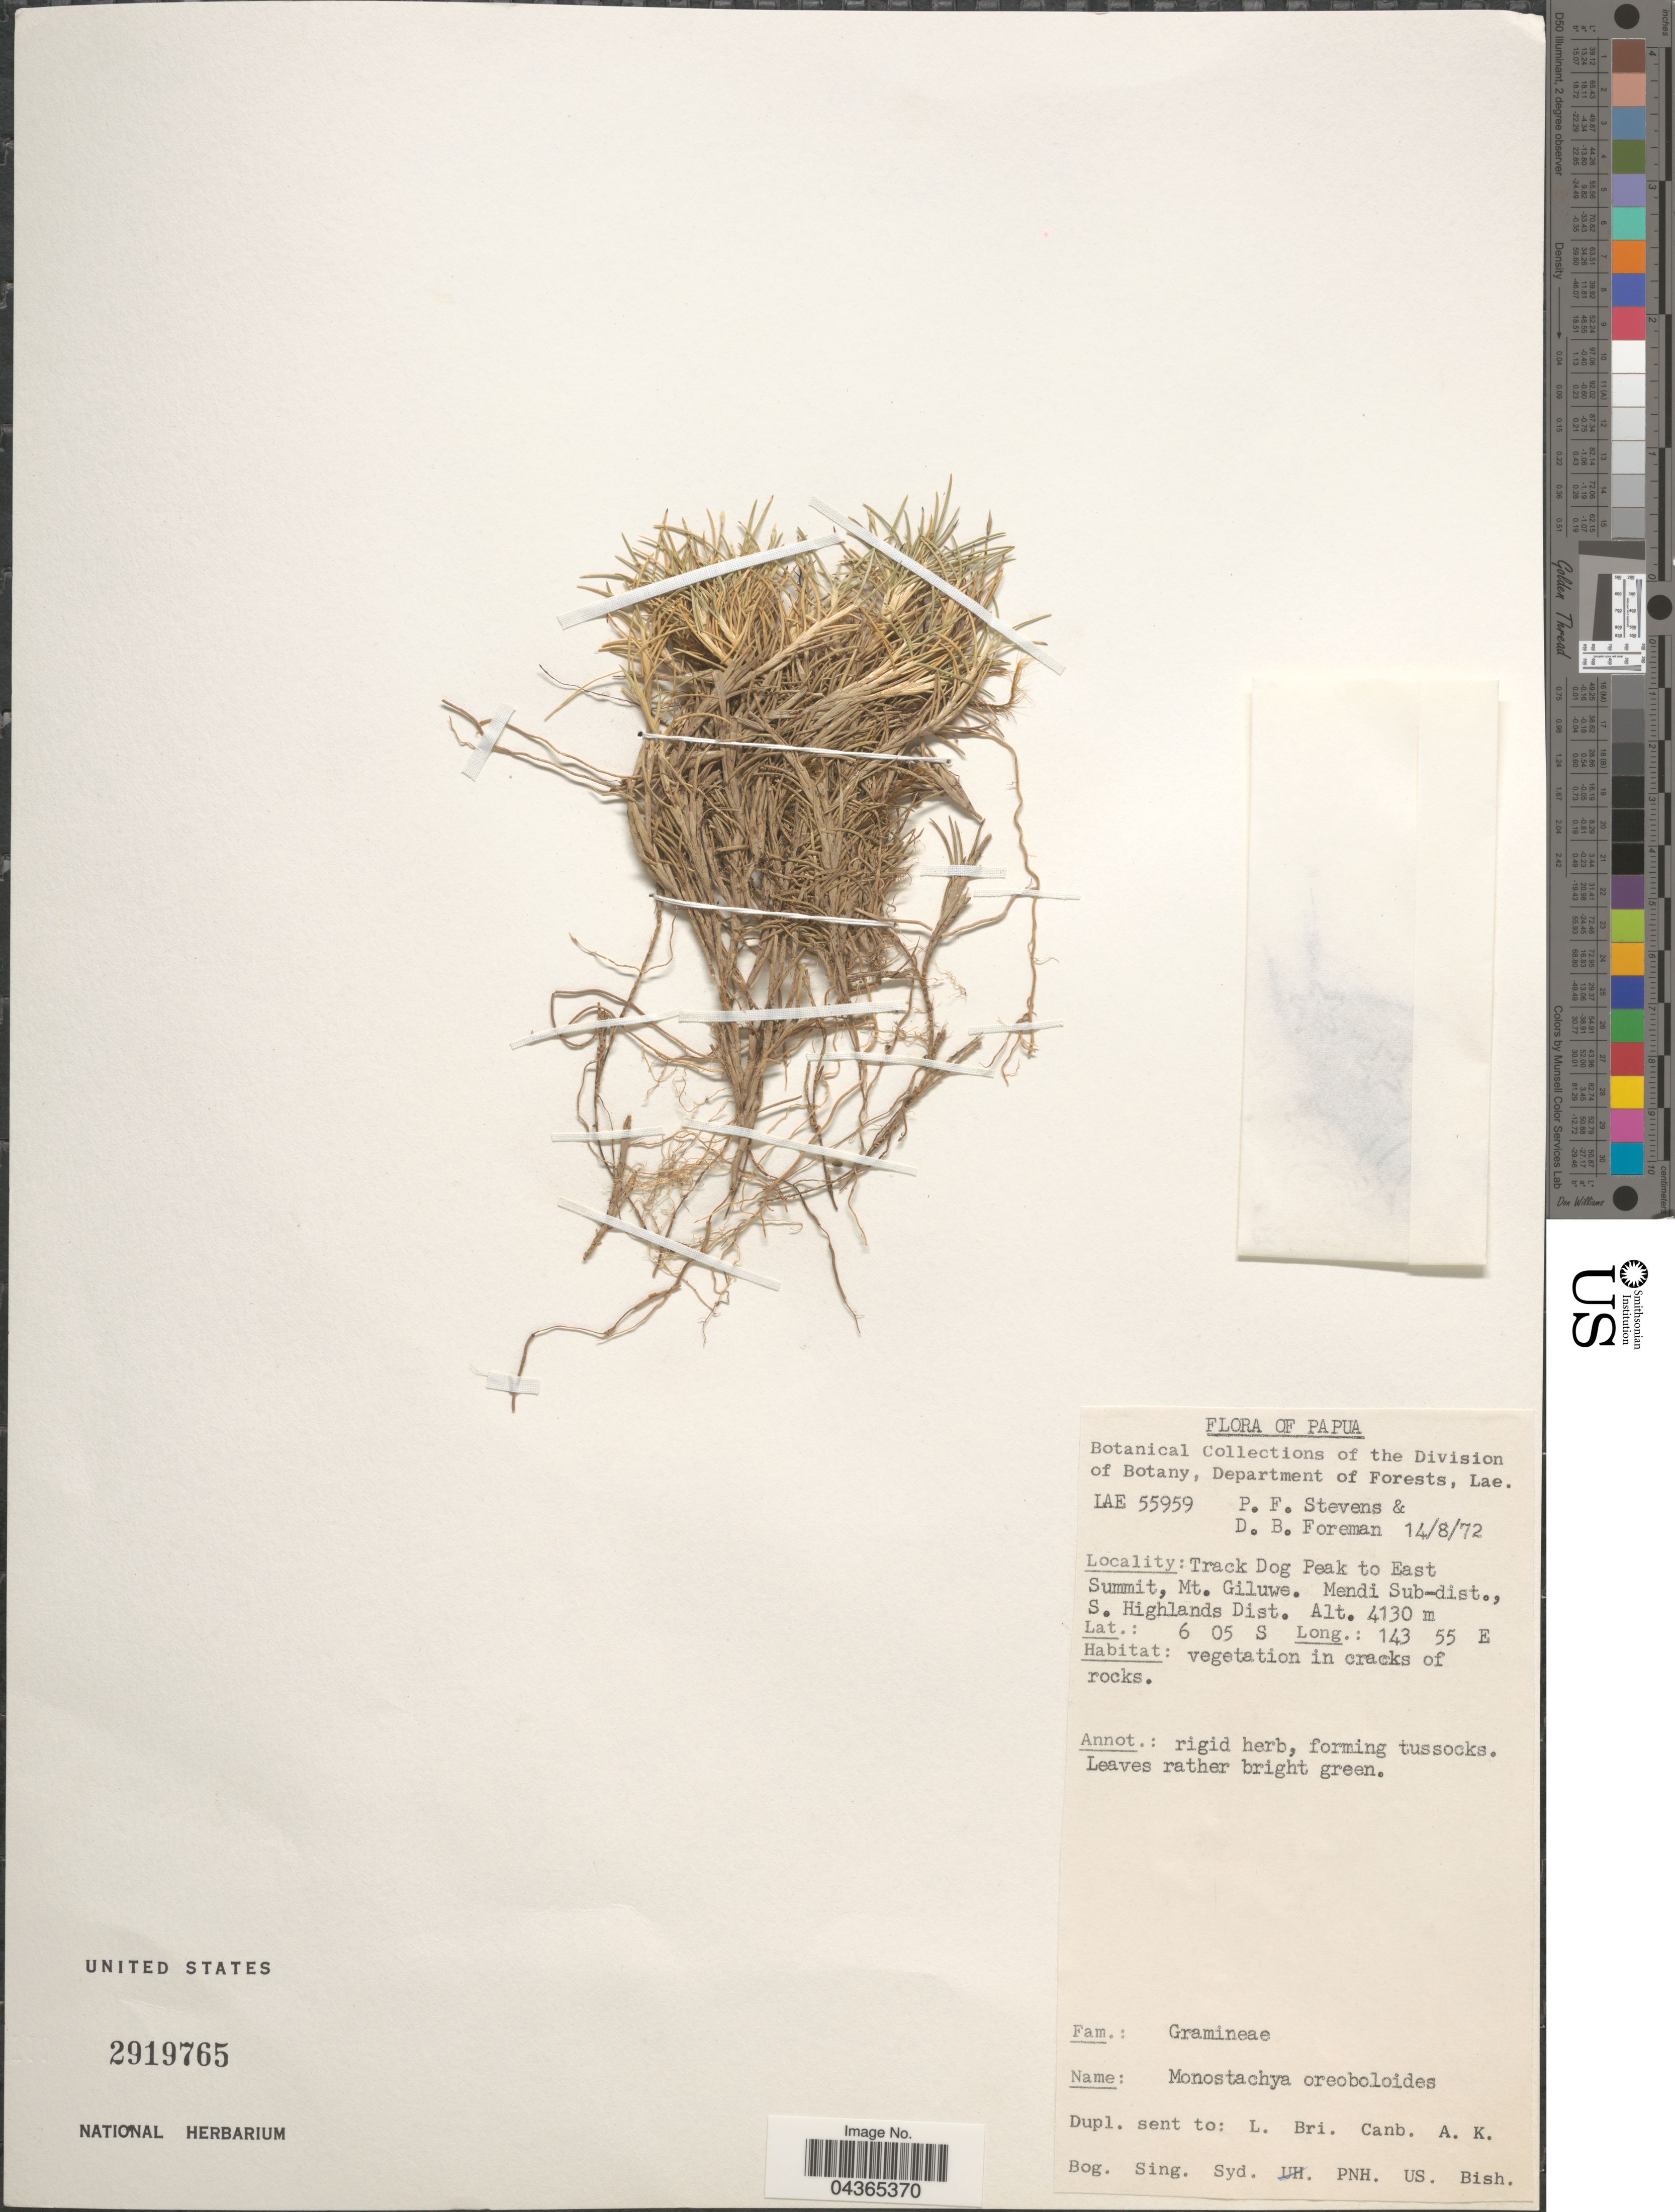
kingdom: Plantae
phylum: Tracheophyta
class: Liliopsida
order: Poales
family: Poaceae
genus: Rytidosperma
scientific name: Rytidosperma oreoboloides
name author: (F. Muell.) H.P. Linder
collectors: P. F. Stevens & D. Foreman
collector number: LAE 55959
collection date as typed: Transcribed d/m/y: 14/8/72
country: Papua New Guinea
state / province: Southern Highlands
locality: Papua. Track Dog Peak to East Summit, Mt. Giluwe. Mendi Sub-dist., S. Highlands Dist.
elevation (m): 4130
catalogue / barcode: US 2919765